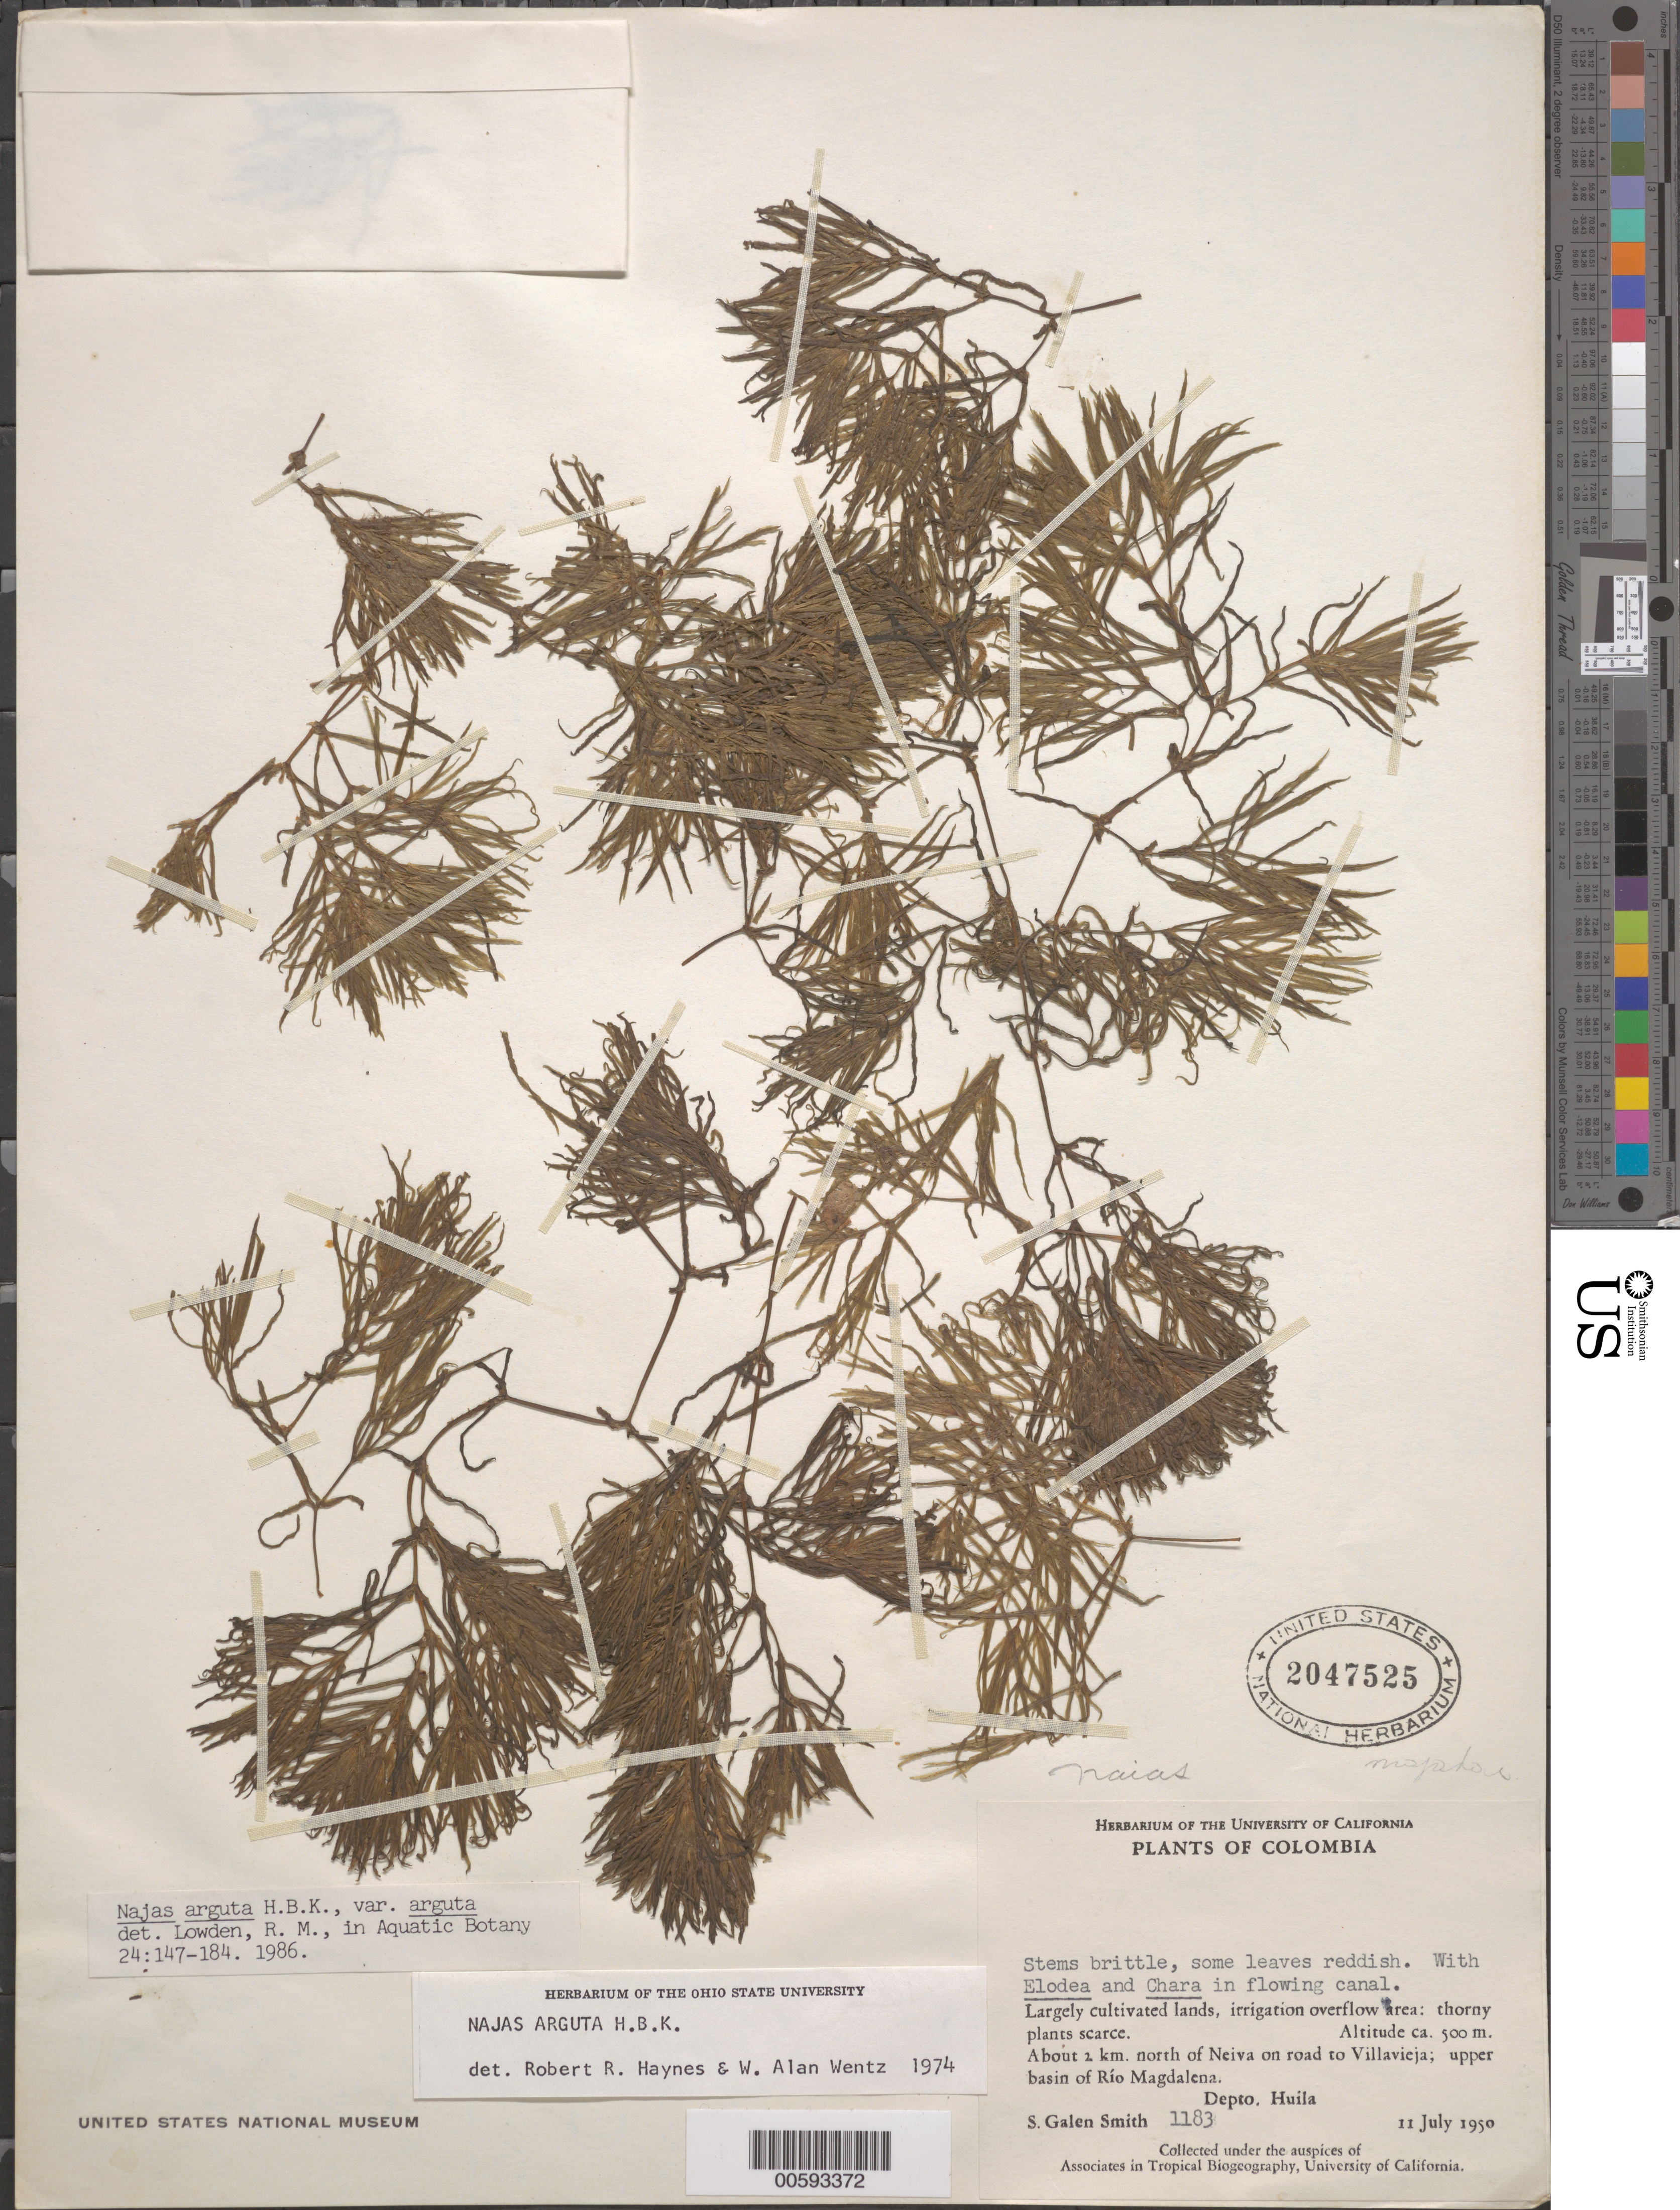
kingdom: Plantae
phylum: Tracheophyta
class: Liliopsida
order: Alismatales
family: Hydrocharitaceae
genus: Najas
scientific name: Najas arguta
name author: Kunth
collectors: S. G. Smith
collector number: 1183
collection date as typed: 11 Jul 1950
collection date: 1950-07-11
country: Colombia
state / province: Huila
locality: N of Neiva road to Villa Vieja, Rio Magdalena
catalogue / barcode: US 2047525